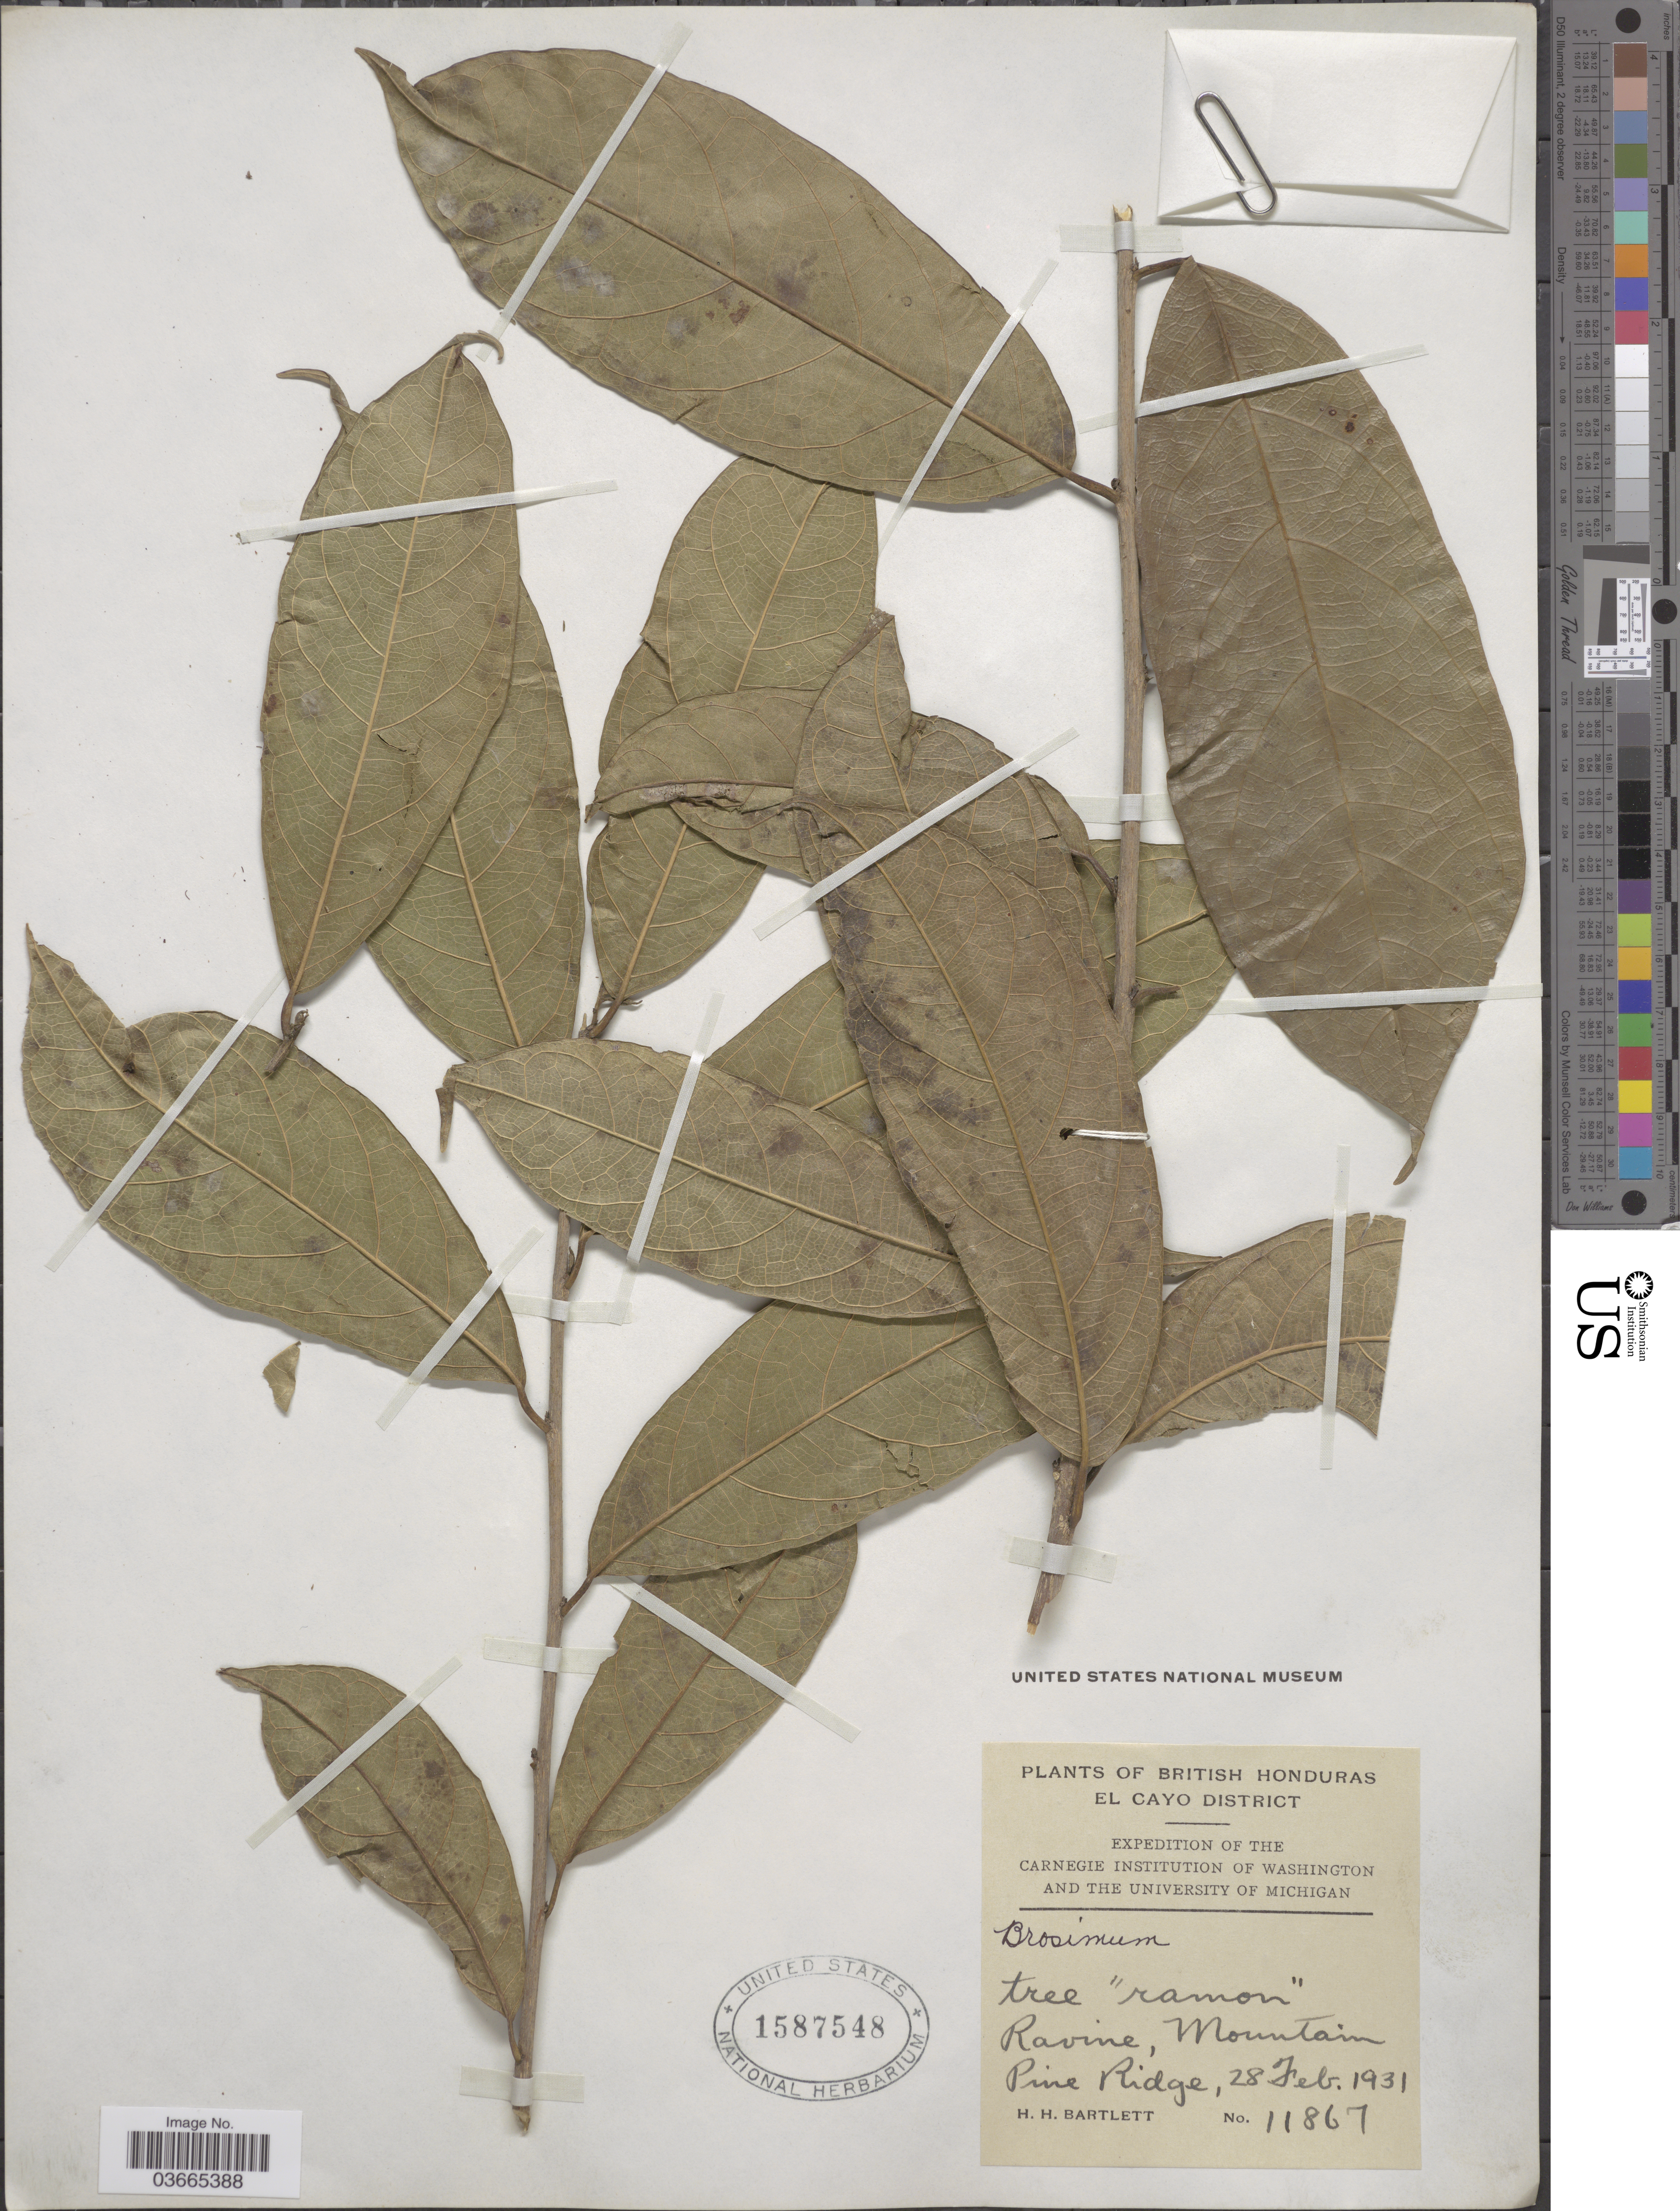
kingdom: Plantae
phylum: Tracheophyta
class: Magnoliopsida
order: Rosales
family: Moraceae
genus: Trophis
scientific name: Trophis racemosa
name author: (L.) Urb.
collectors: H. H. Bartlett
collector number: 11867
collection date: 1931-02-28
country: Belize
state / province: Cayo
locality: British Honduras. El Cayo District. Ravine, Mountain Pine Ridge.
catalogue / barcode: US 1587548